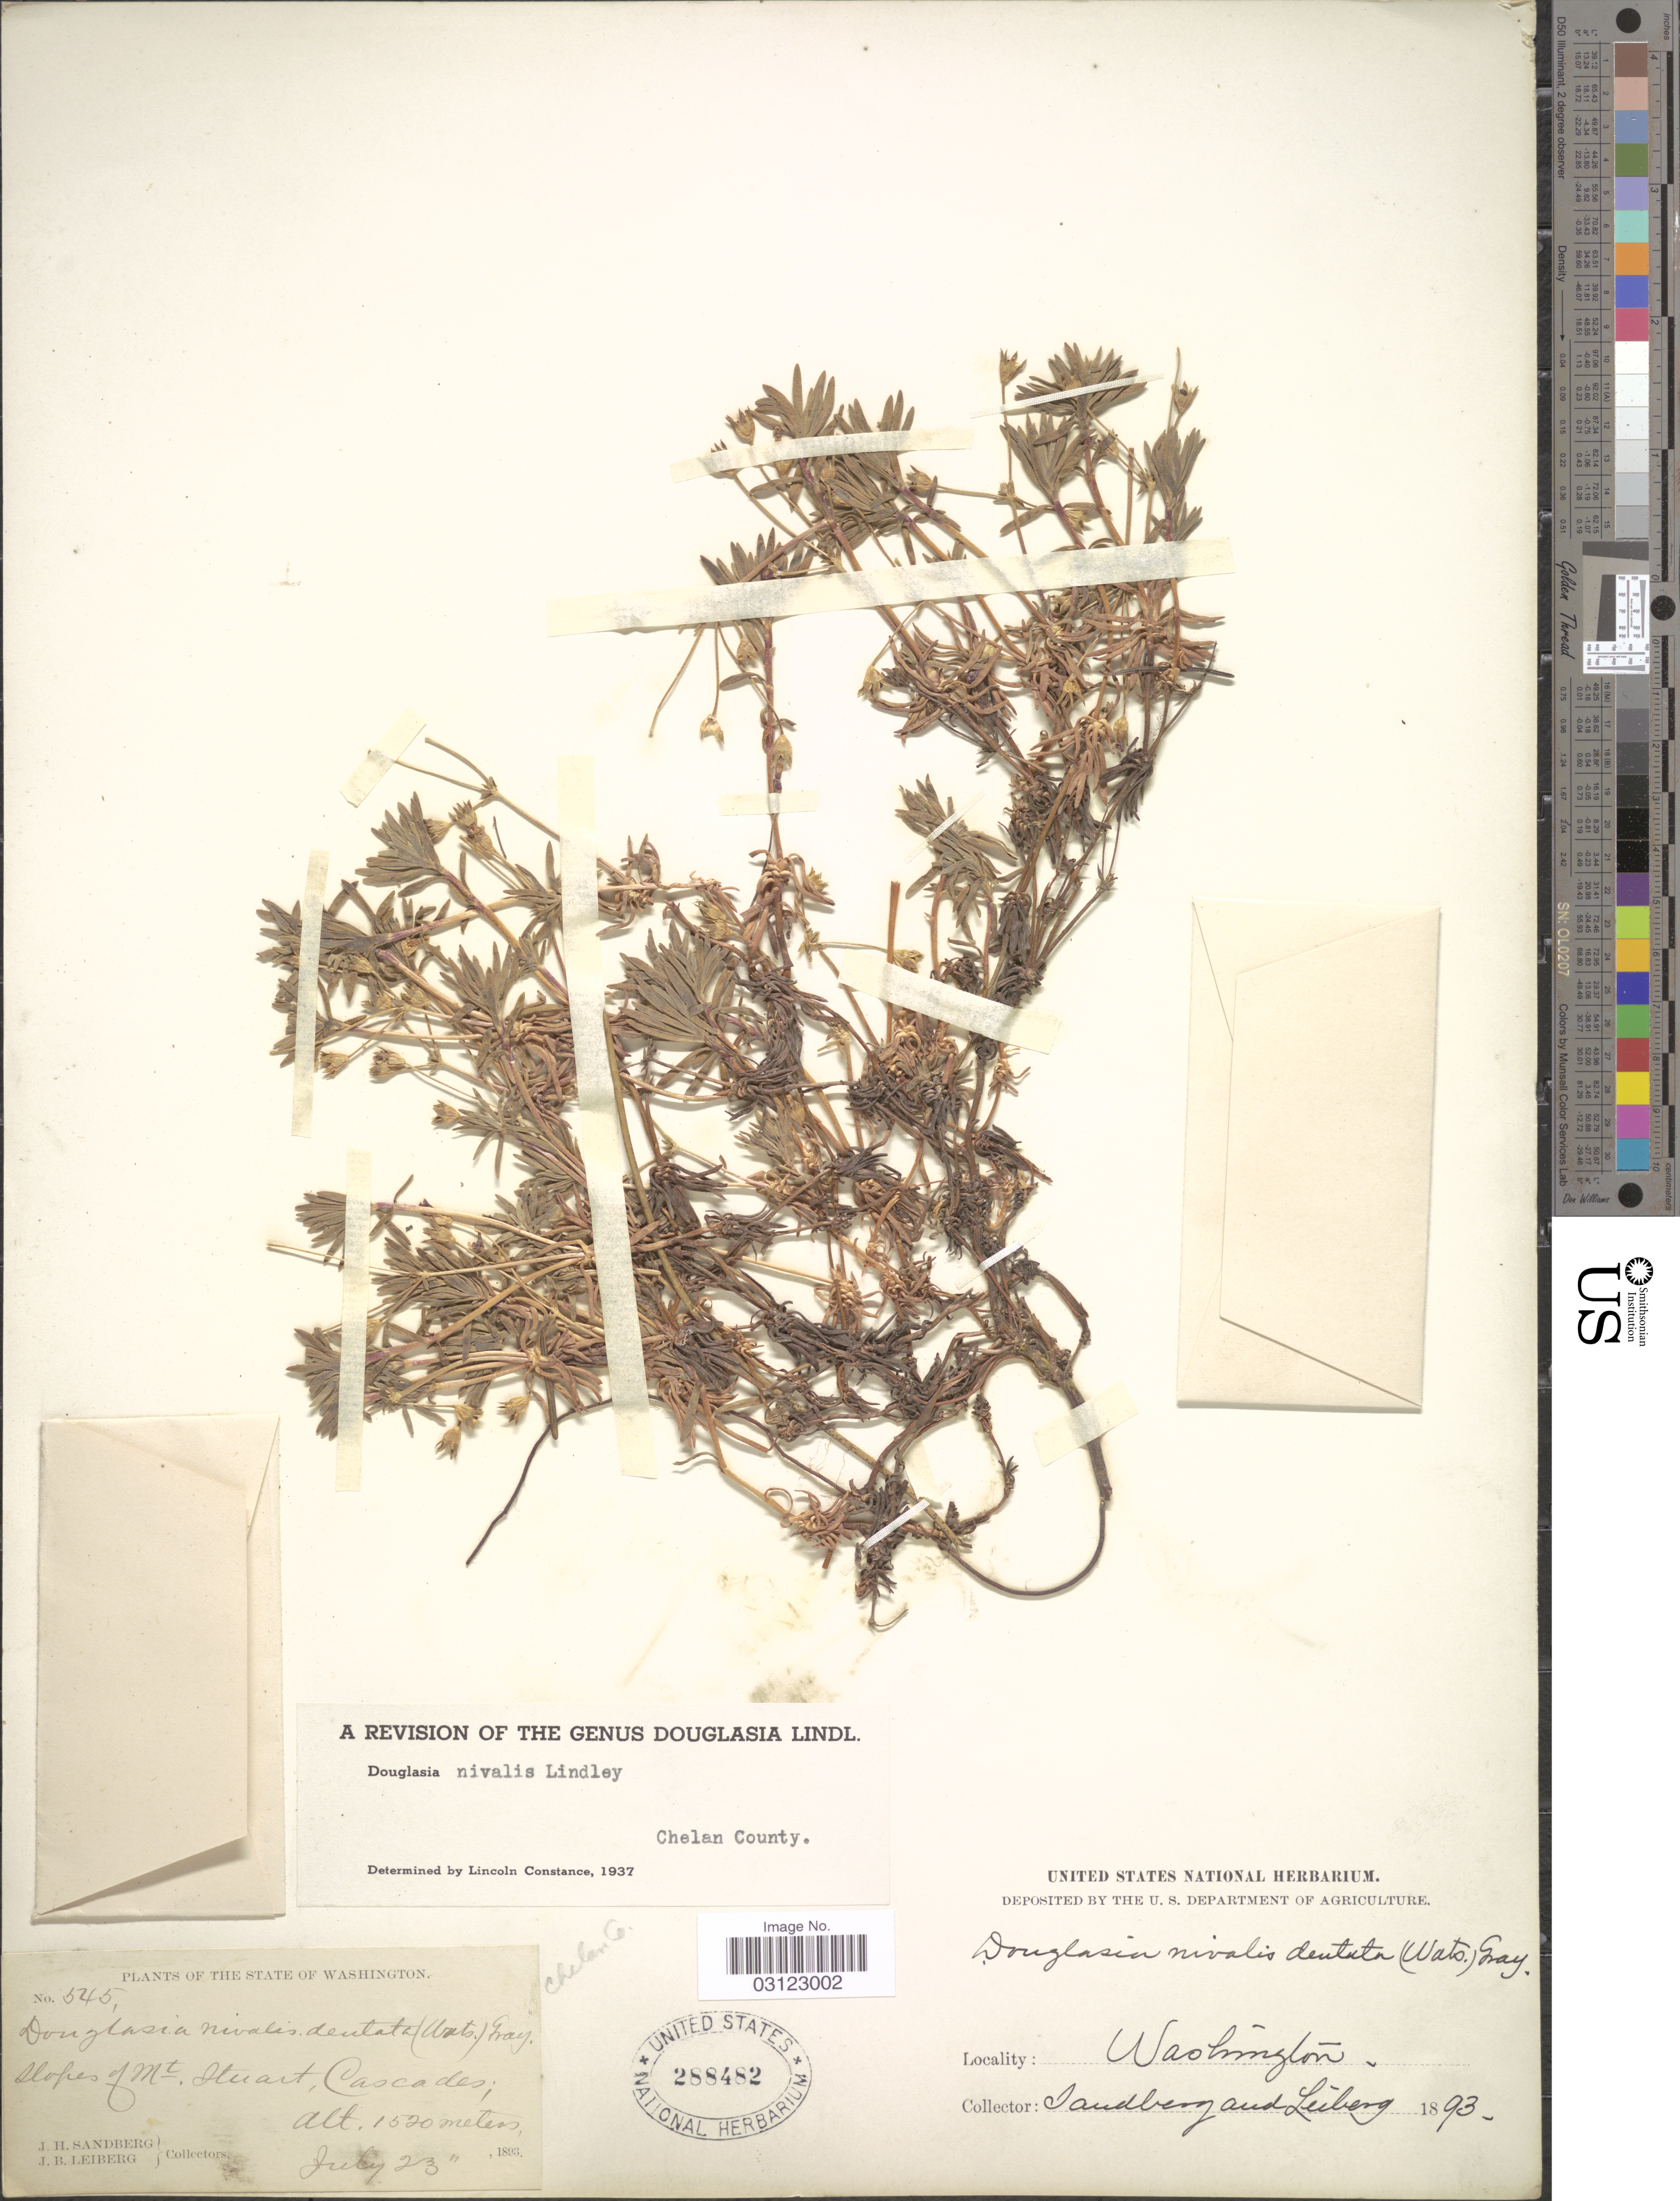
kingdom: Plantae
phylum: Tracheophyta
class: Magnoliopsida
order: Ericales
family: Primulaceae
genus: Douglasia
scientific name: Douglasia nivalis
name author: Lindl.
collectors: J. H. Sandberg & J. B. Leiberg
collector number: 545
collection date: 1893-07-23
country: United States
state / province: Washington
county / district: Chelan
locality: Slopes of Mt. Stuart, Cascades. Chelan Co.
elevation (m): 1520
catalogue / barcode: US 288482